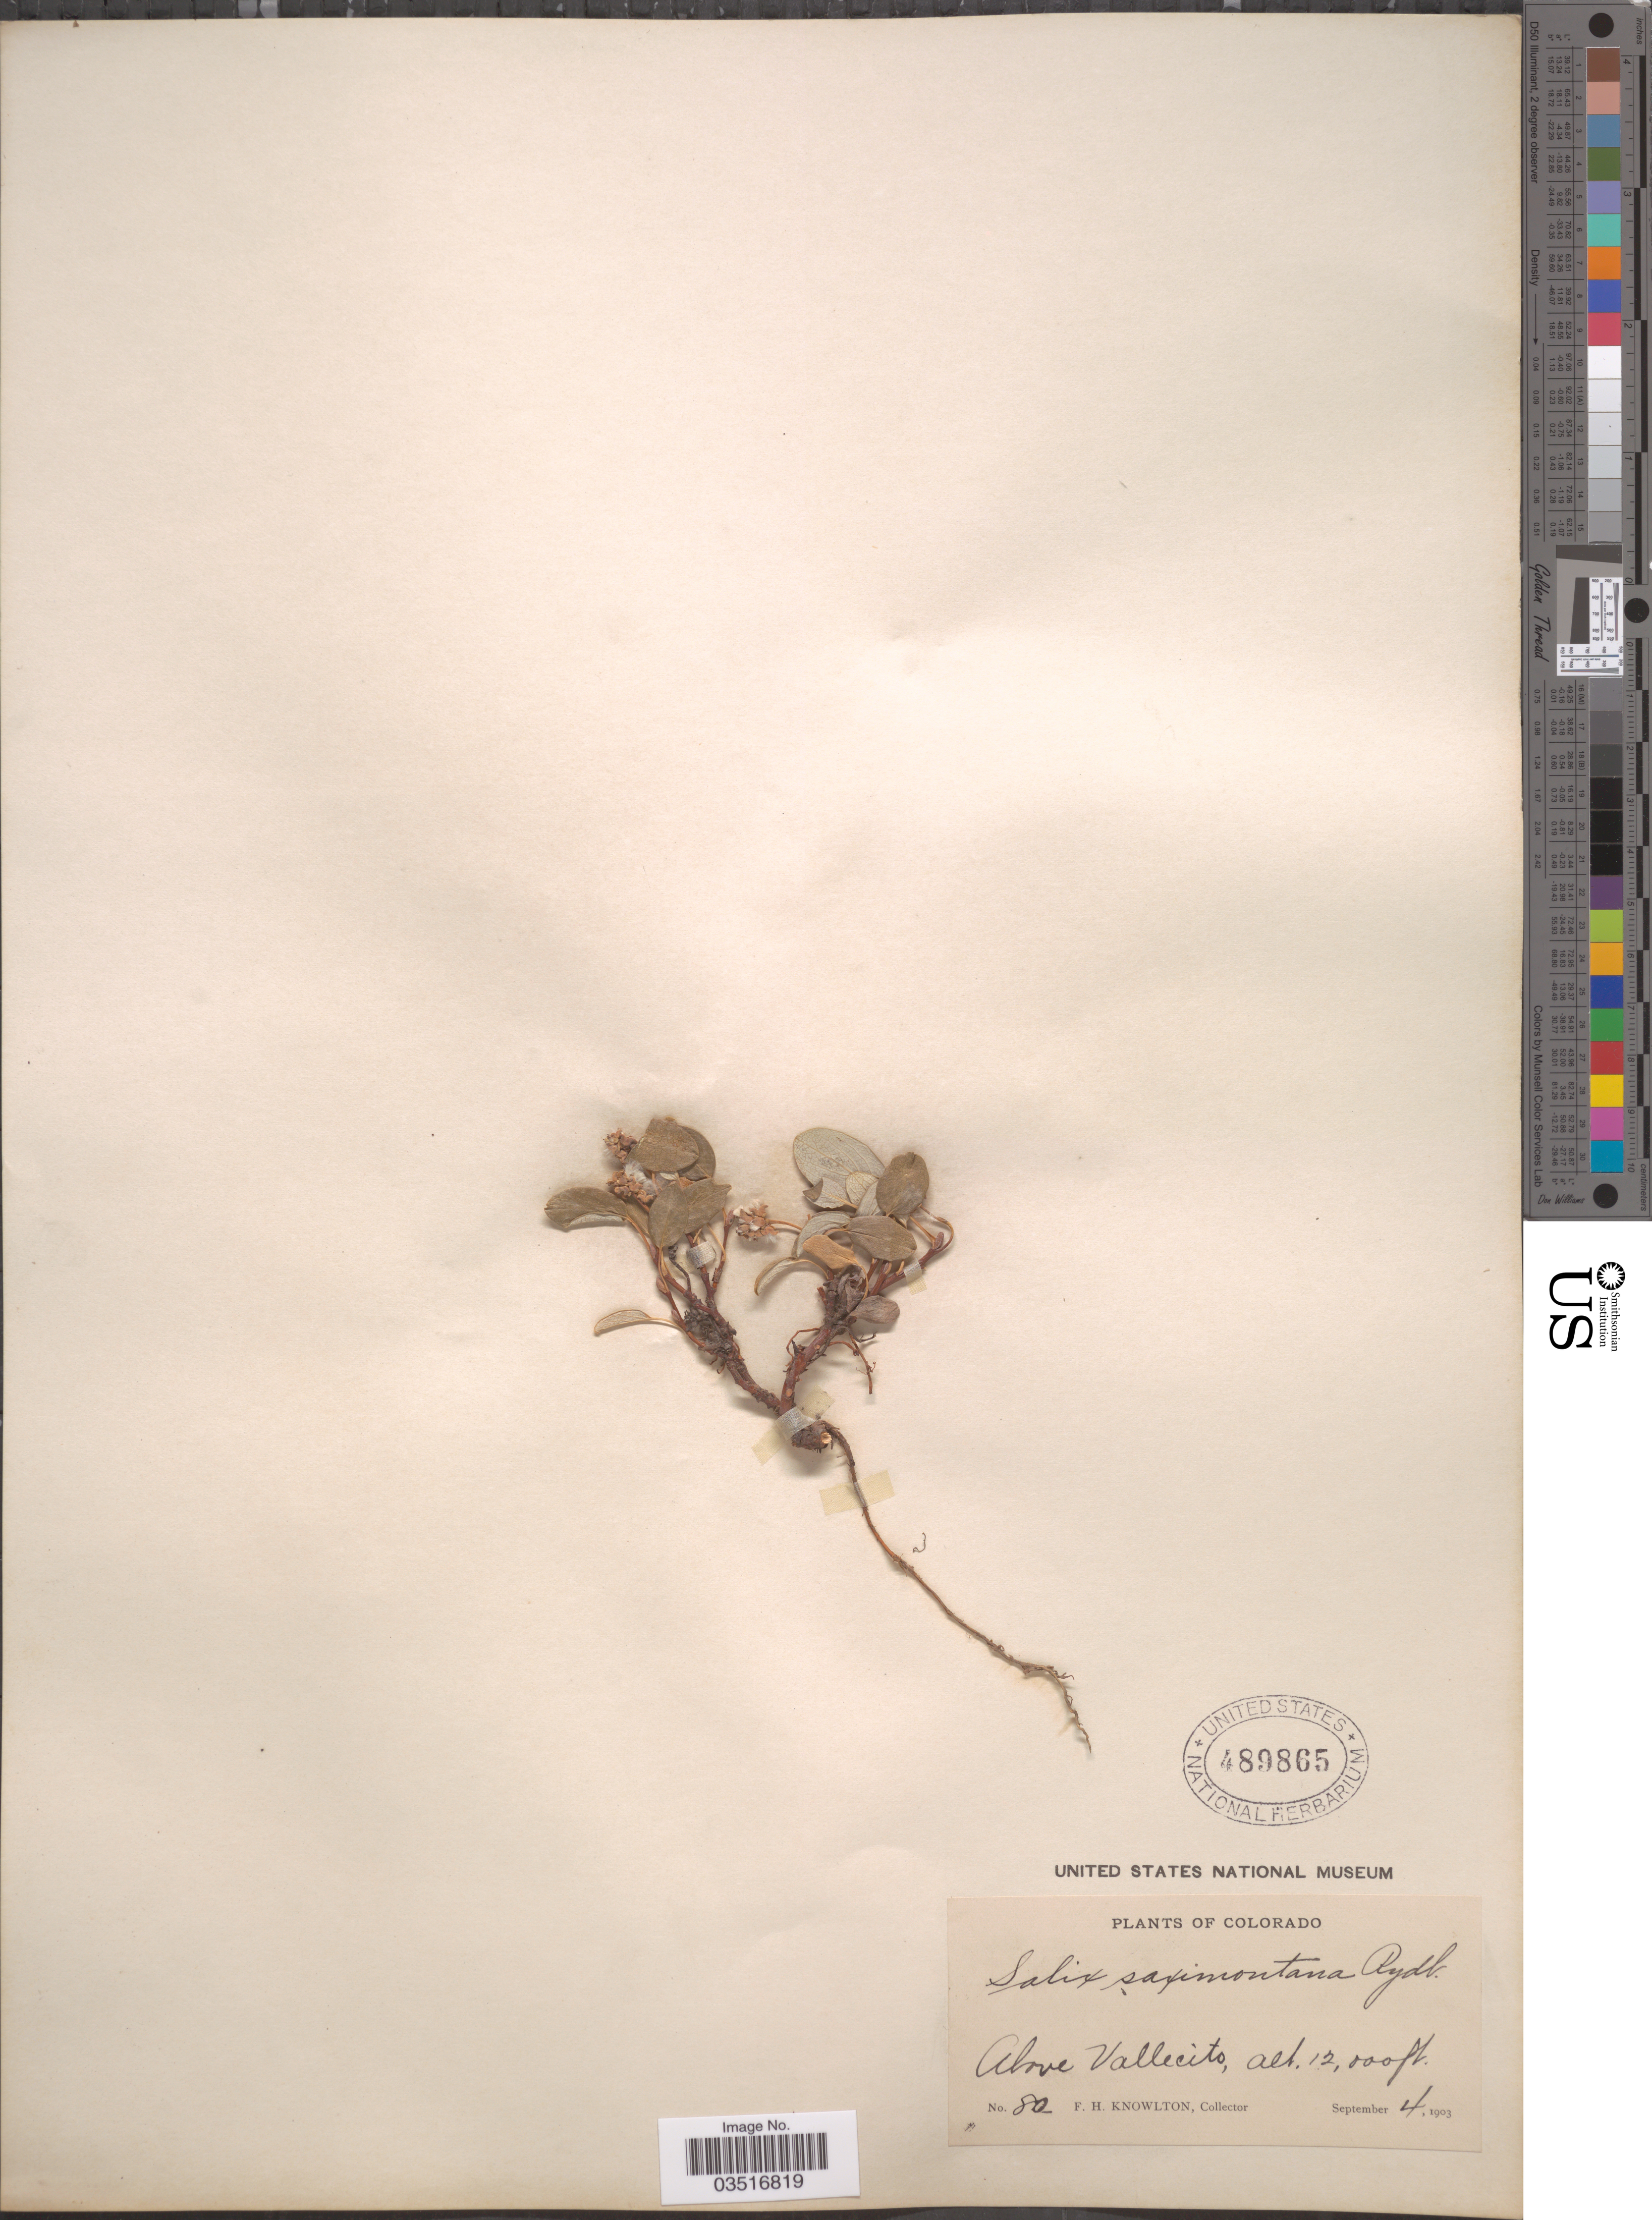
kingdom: Plantae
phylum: Tracheophyta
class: Magnoliopsida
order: Malpighiales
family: Salicaceae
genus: Salix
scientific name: Salix saximontana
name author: Rydb.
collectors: F. H. Knowlton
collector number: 80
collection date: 1903-09-04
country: United States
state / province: Colorado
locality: Above Vallecito.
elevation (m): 3658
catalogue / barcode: US 489865